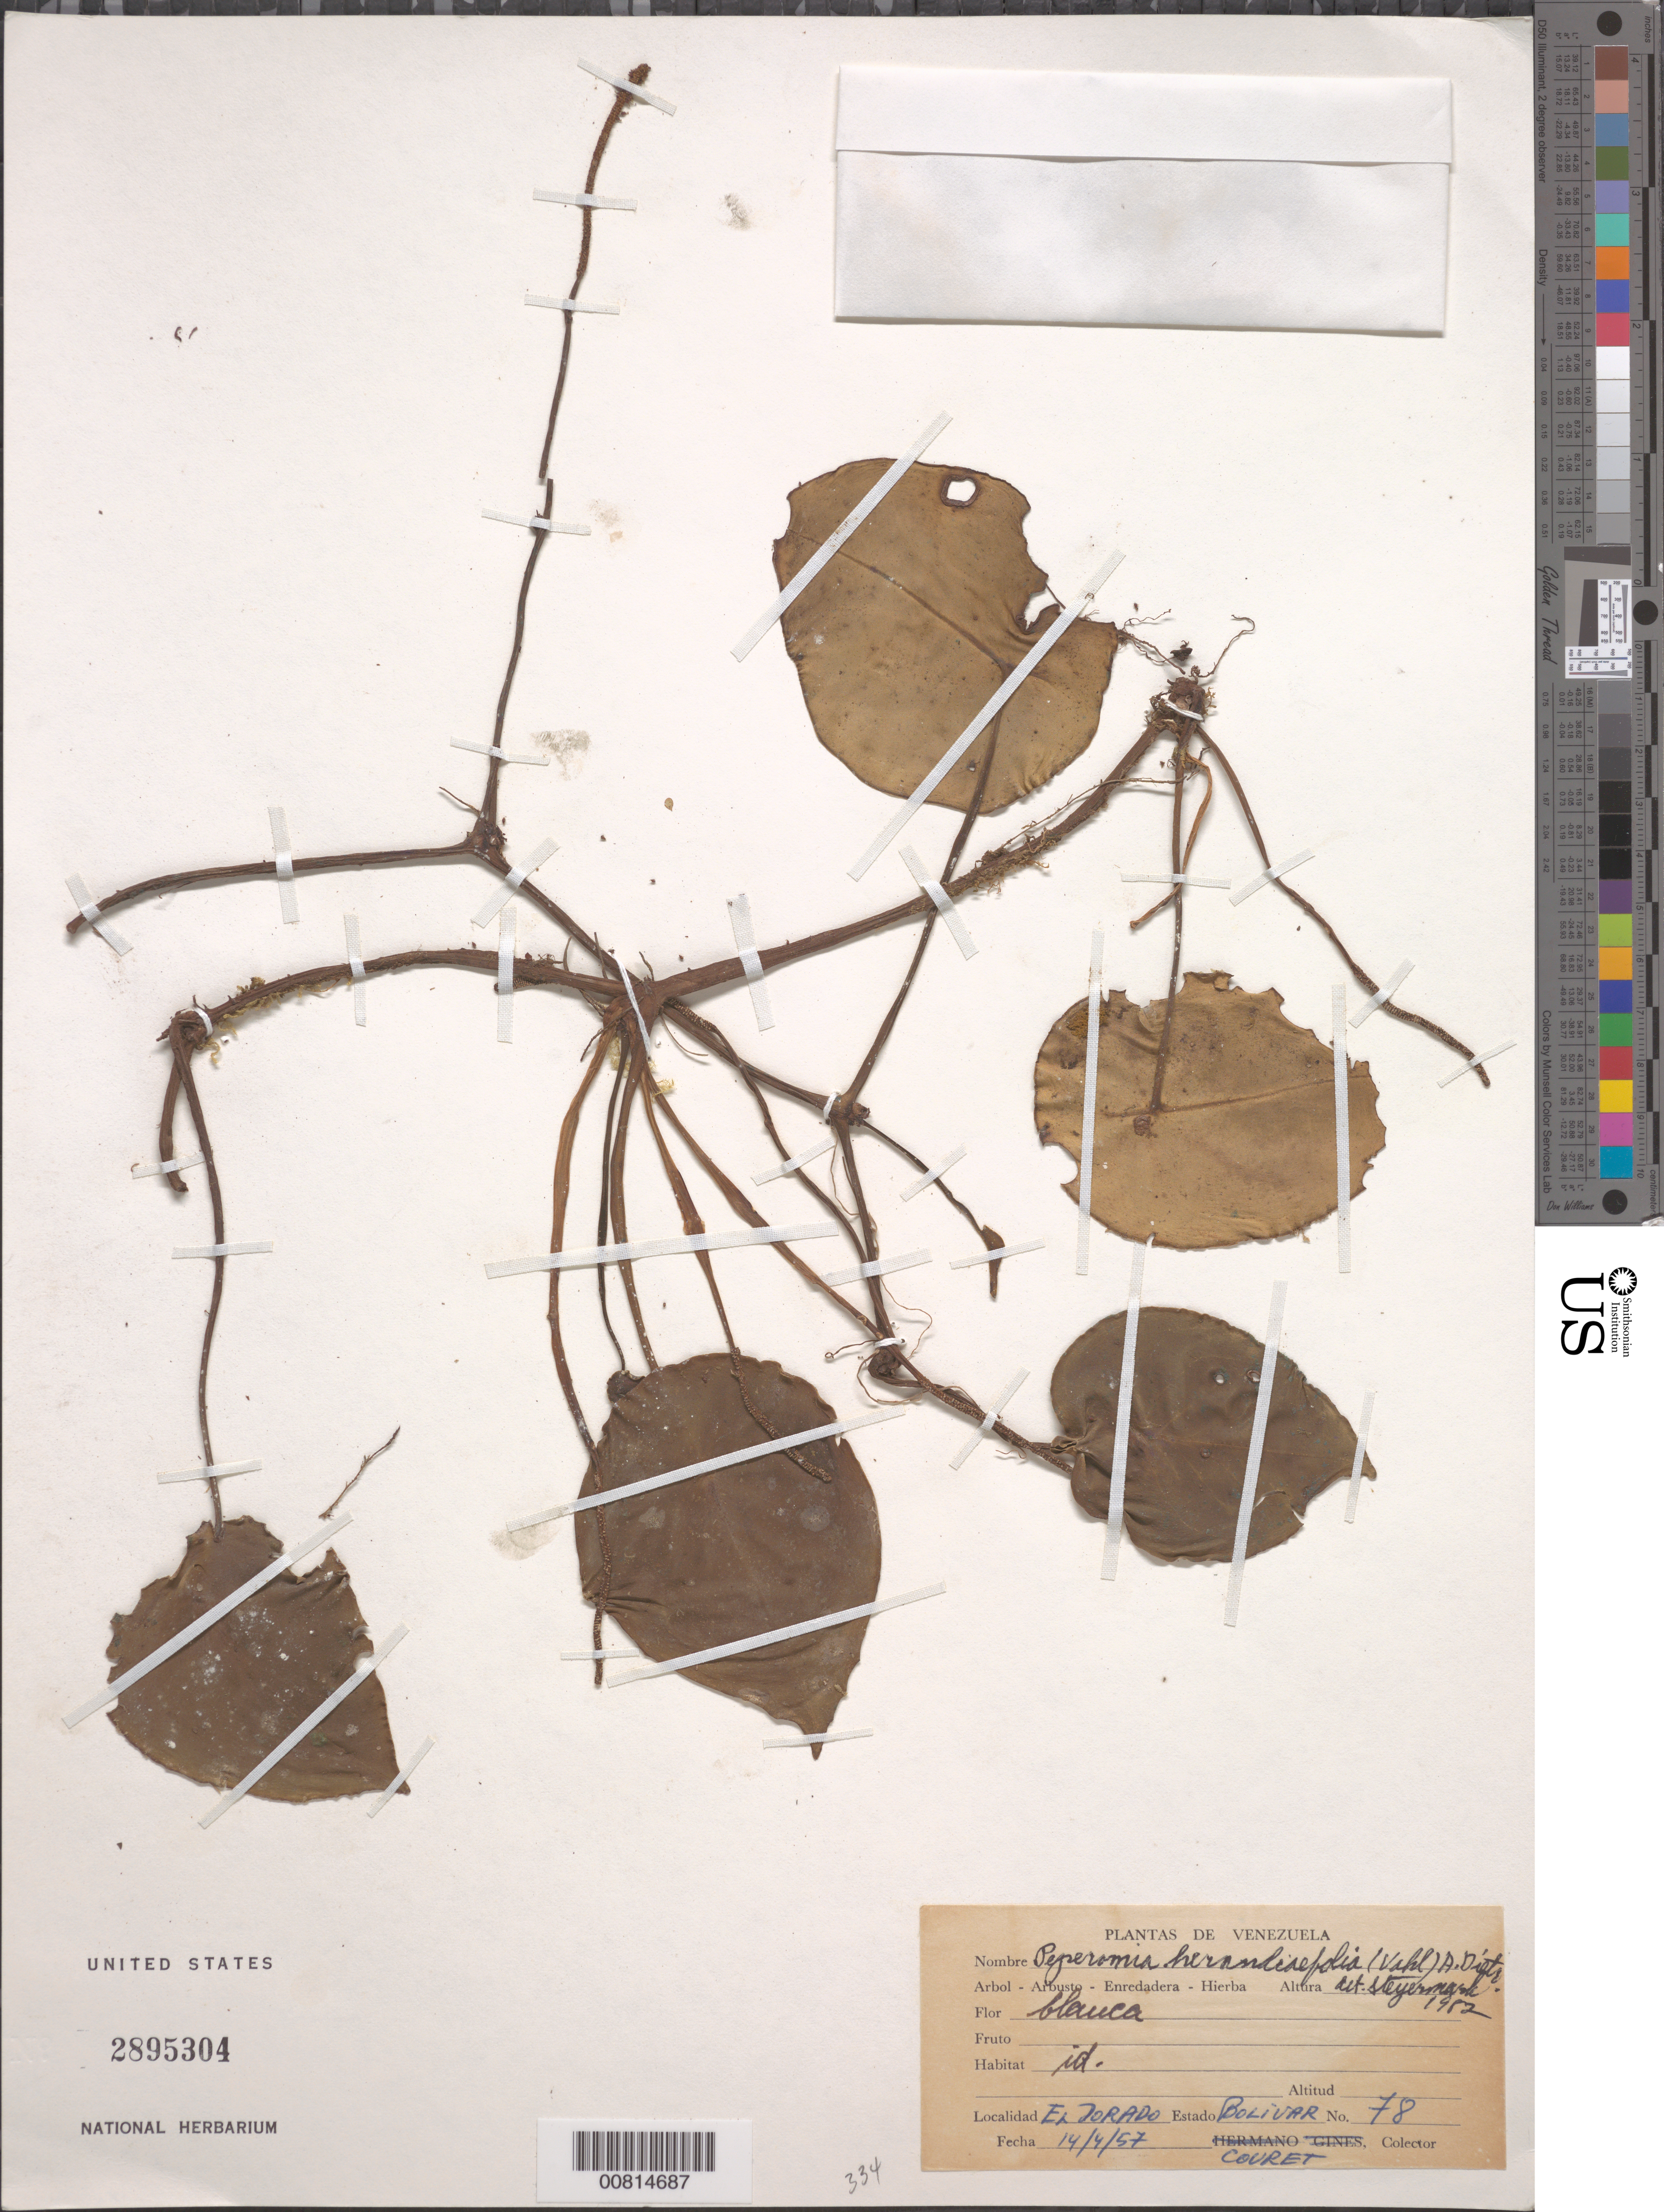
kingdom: Plantae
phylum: Tracheophyta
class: Magnoliopsida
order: Piperales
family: Piperaceae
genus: Peperomia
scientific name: Peperomia choroniana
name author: C. DC.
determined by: Jiménez, José Estaban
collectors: -. Couret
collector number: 78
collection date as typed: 14-Apr-57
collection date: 1957-04-14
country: Venezuela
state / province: Bolívar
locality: El Dorado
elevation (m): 1500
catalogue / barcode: US 2895304